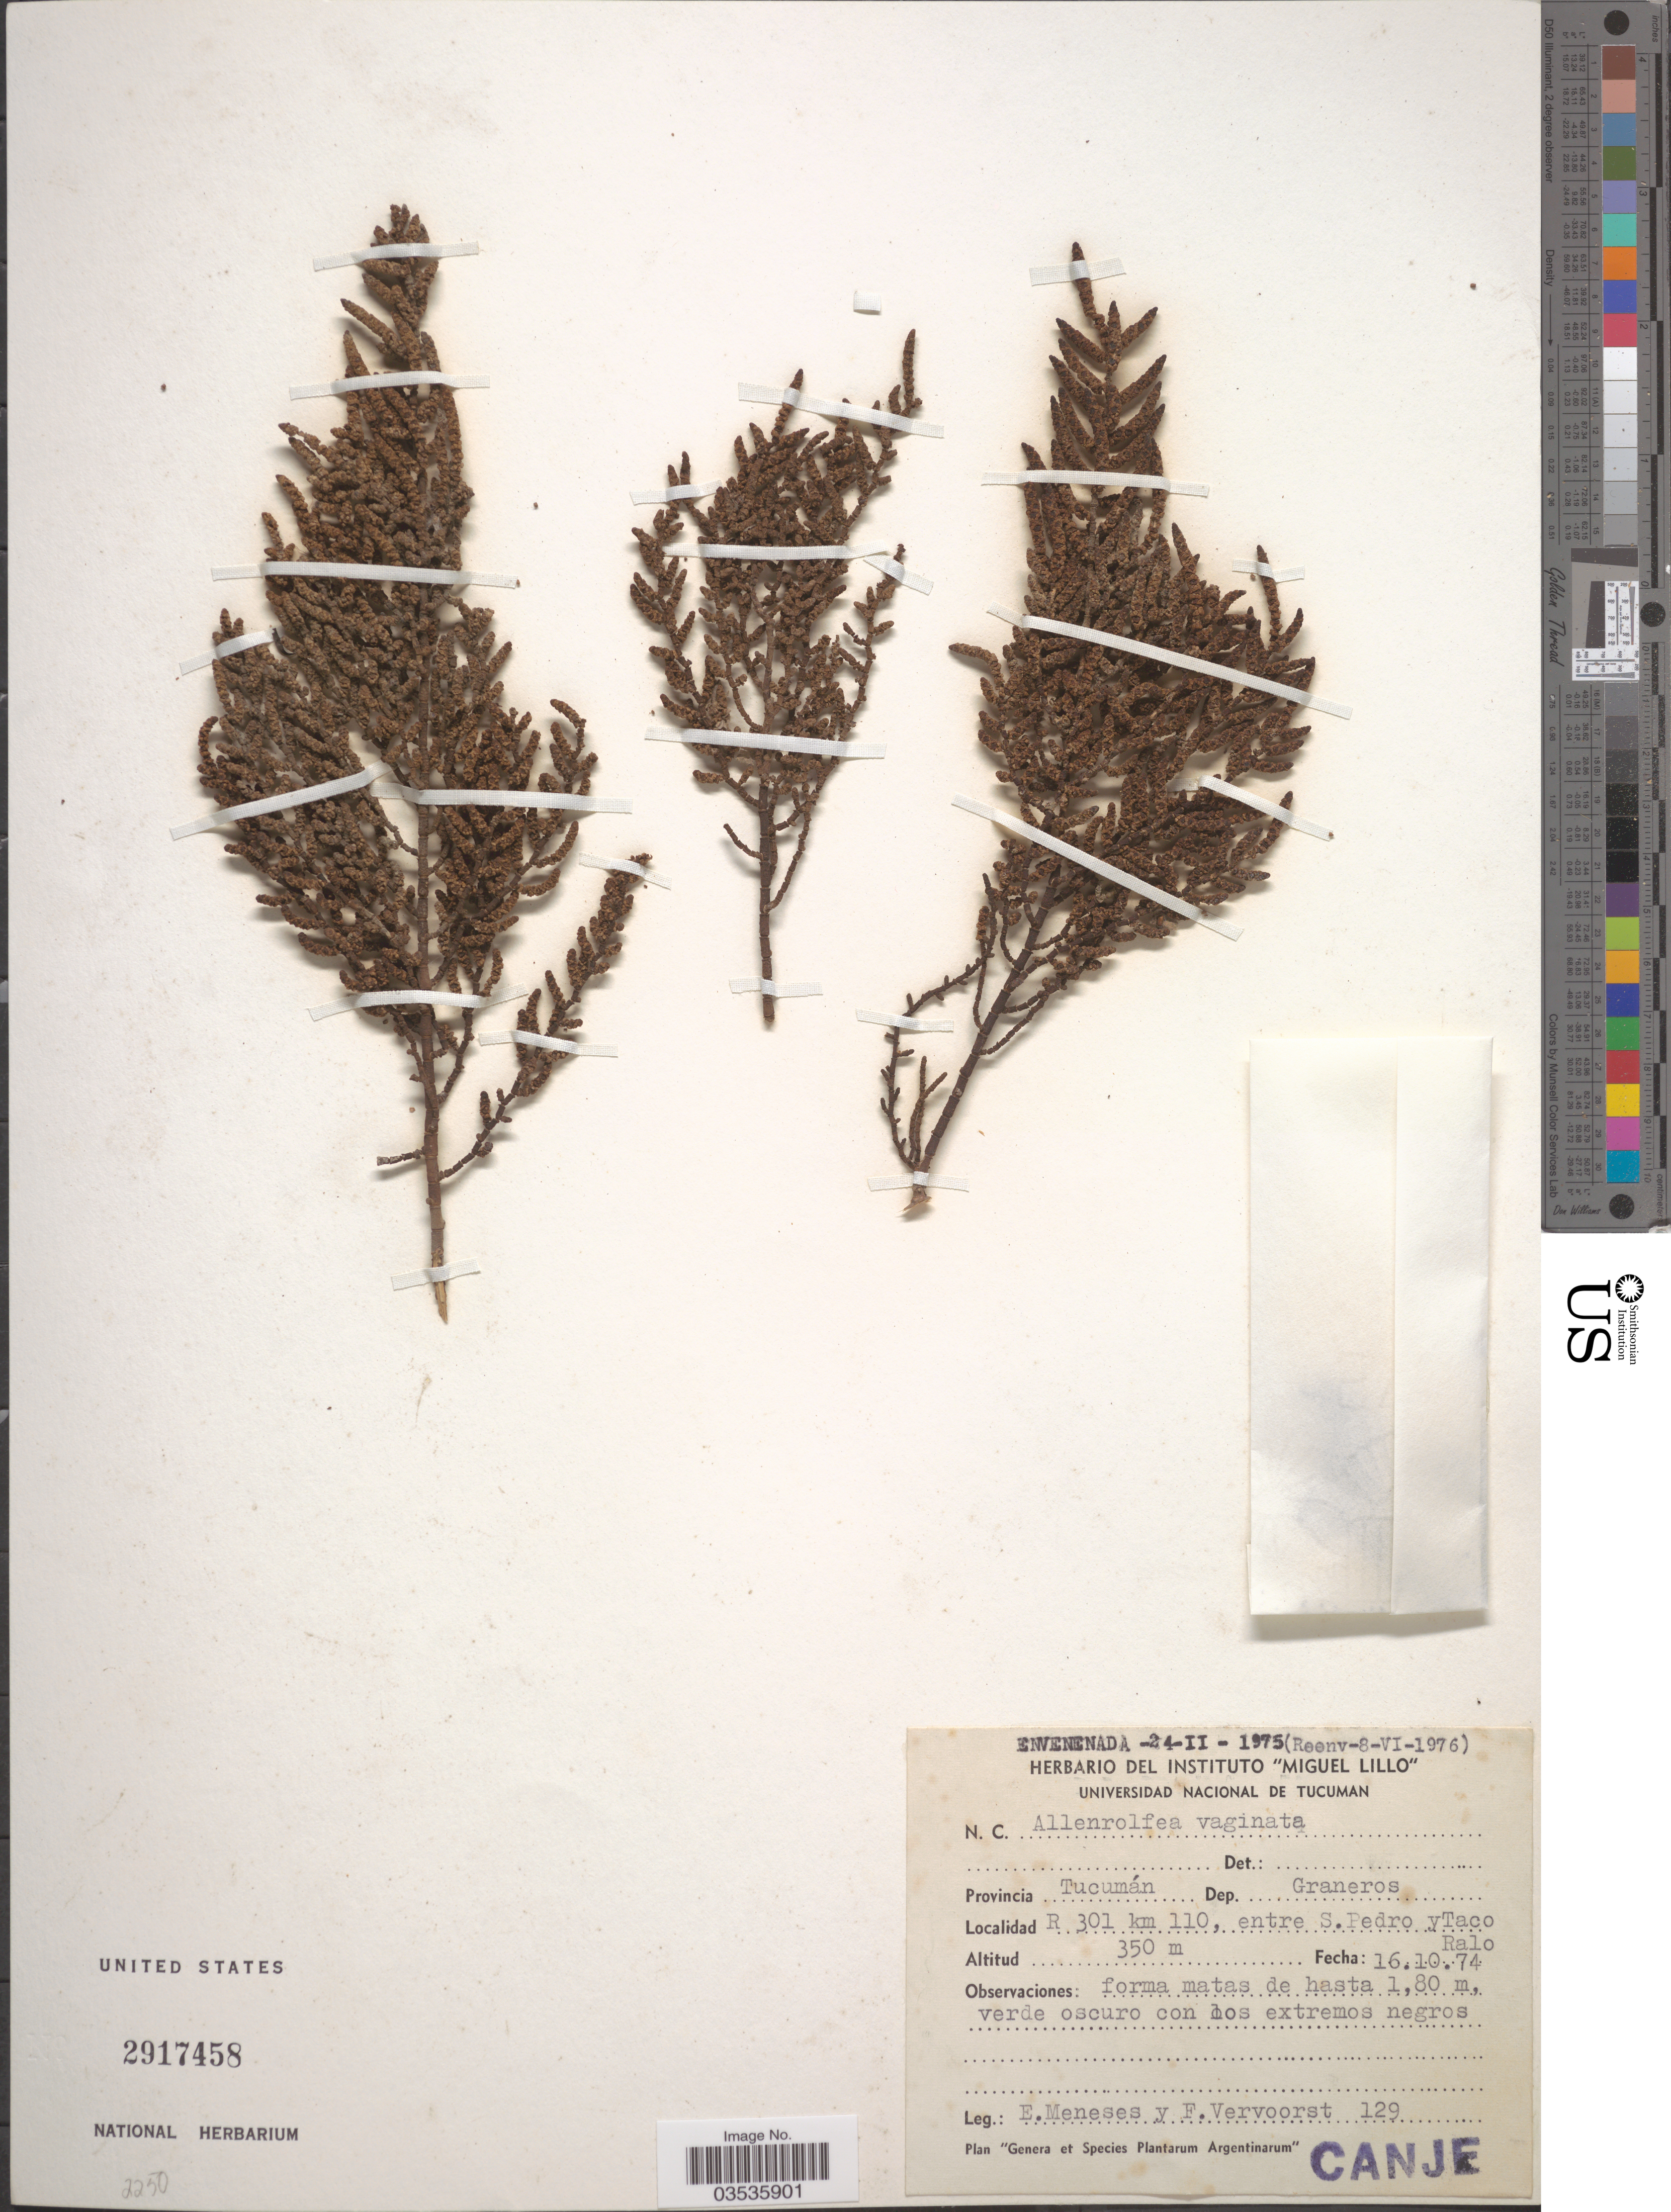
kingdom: Plantae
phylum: Tracheophyta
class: Magnoliopsida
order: Caryophyllales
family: Amaranthaceae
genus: Allenrolfea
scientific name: Allenrolfea vaginata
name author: (Griseb.) Kuntze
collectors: E. Meneses & F. Vervoorst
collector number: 129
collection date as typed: Transcribed d/m/y: 16/10/74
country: Argentina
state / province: Tucuman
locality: Dep. Graneros. R 301 km 110, entre S. Pedro y Taco Ralo.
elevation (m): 350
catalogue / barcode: US 2917458